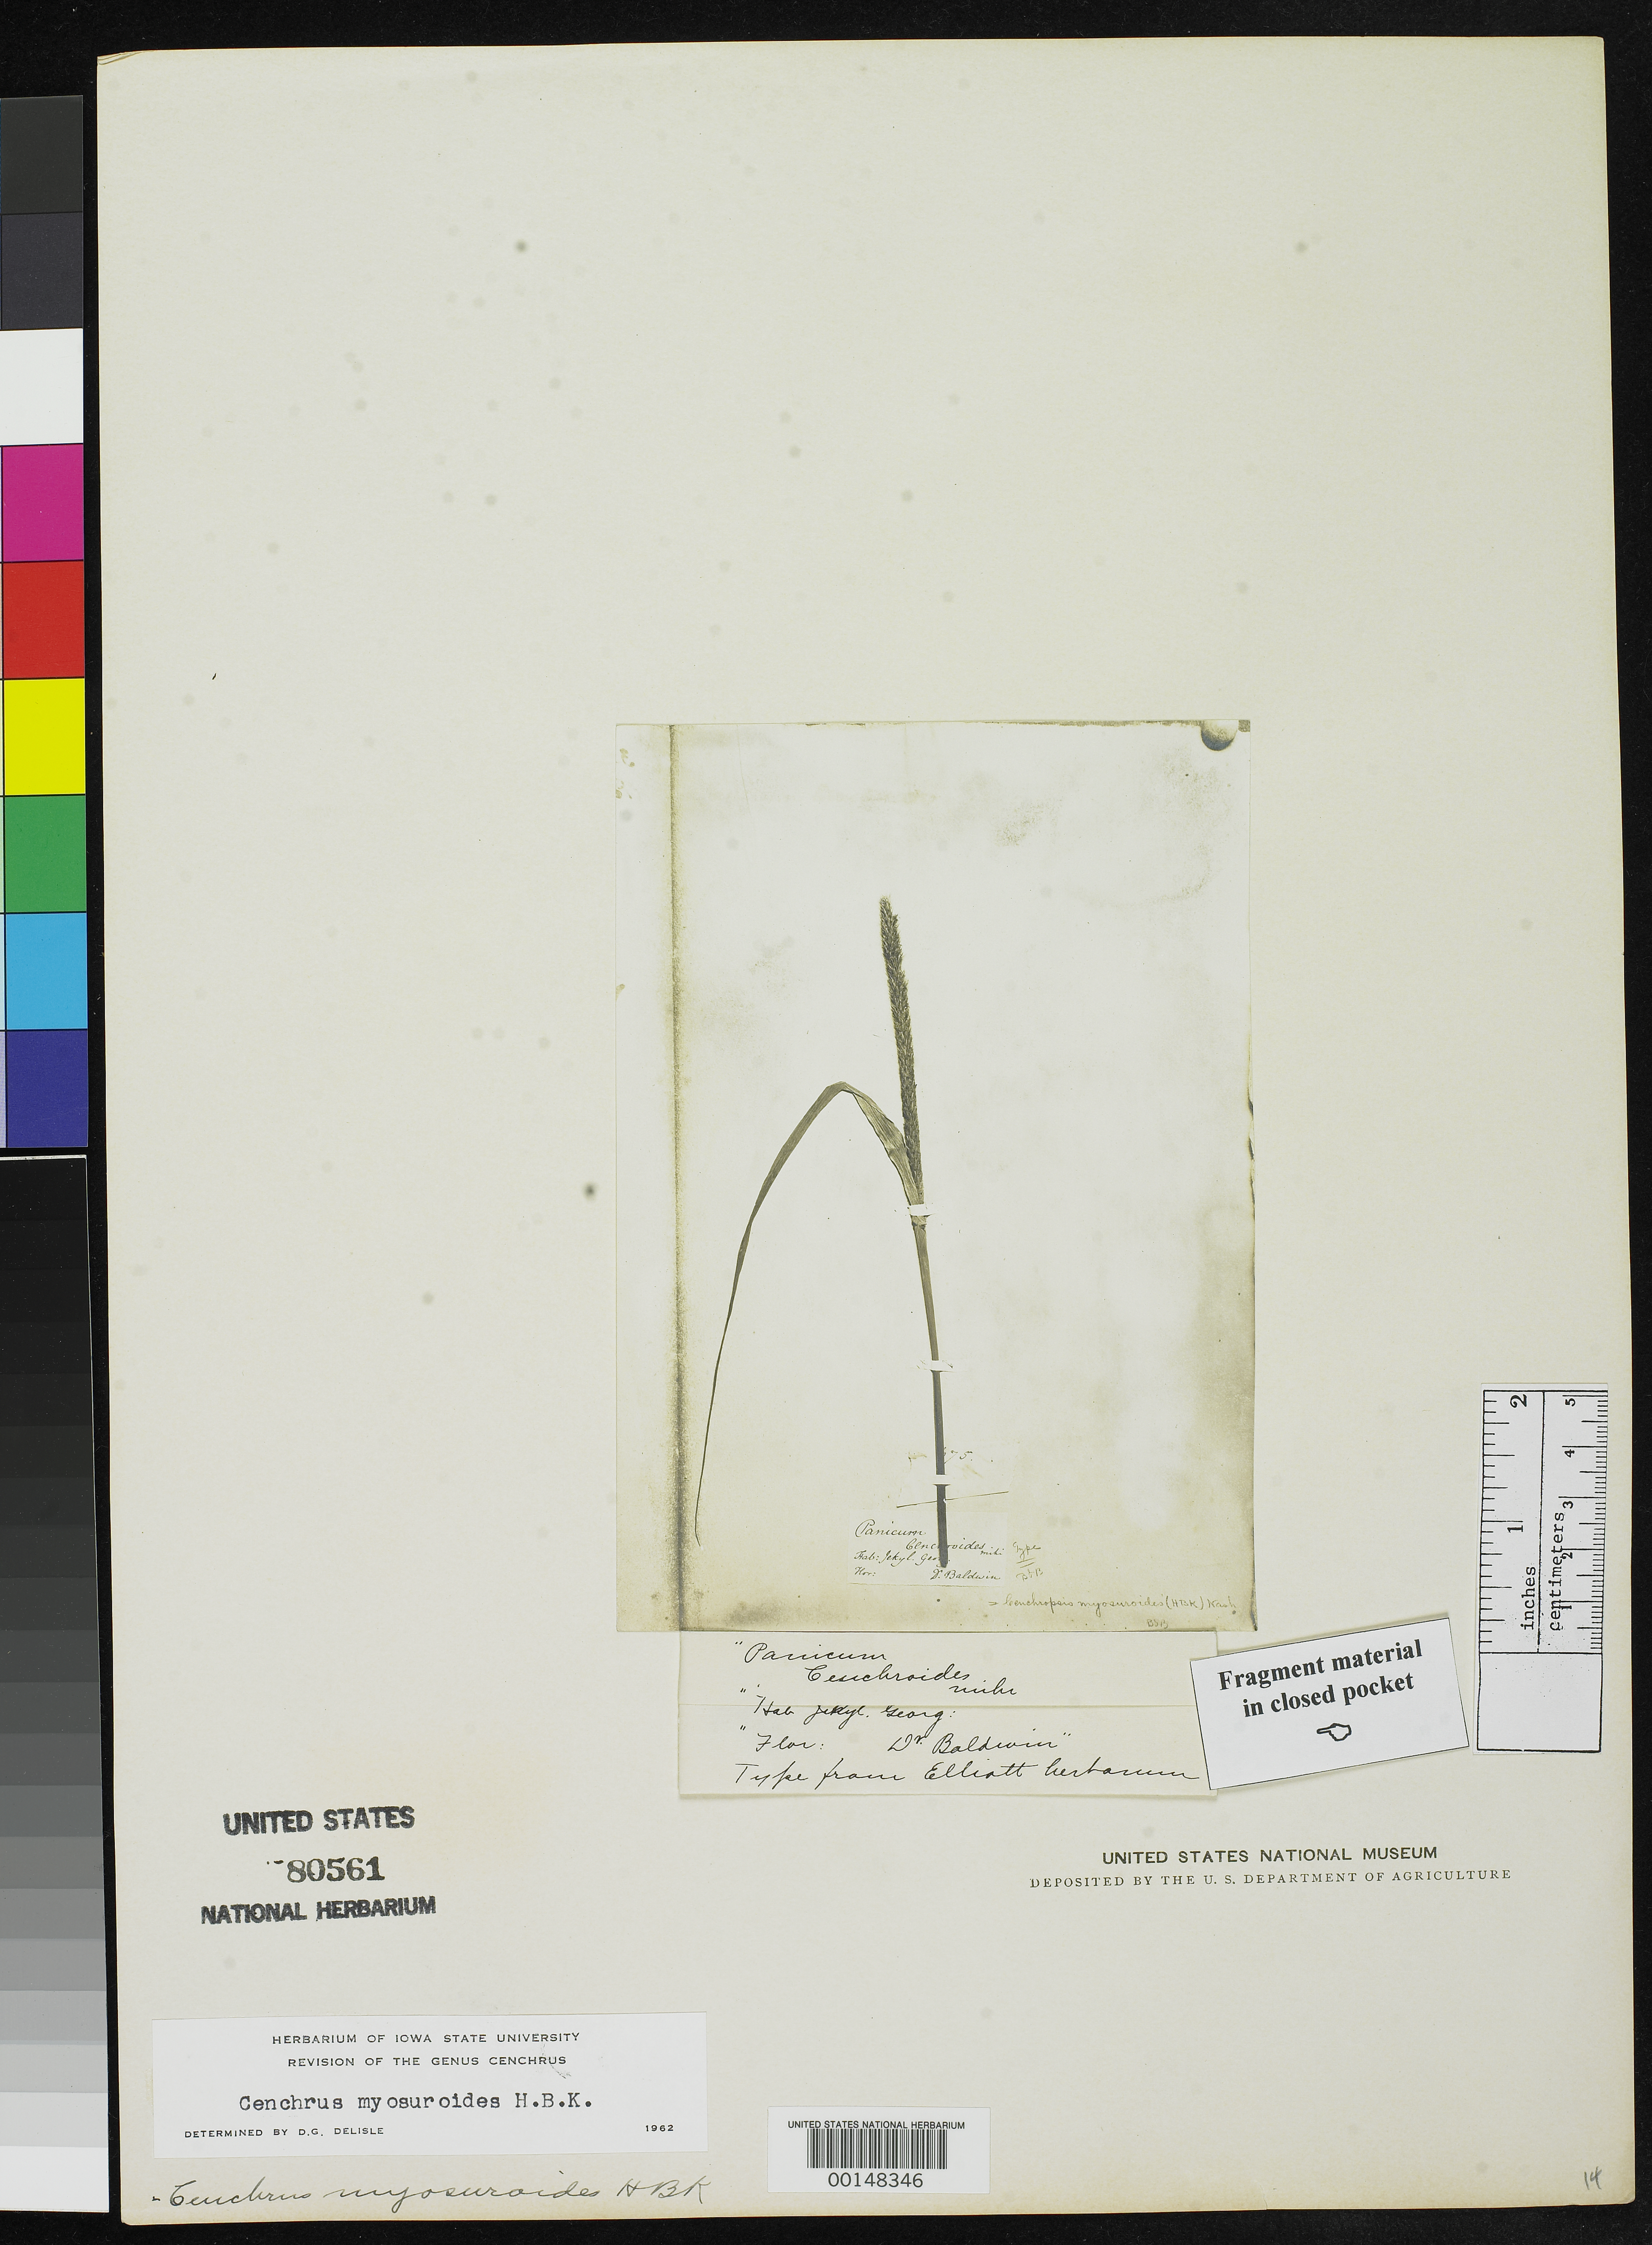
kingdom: Plantae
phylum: Tracheophyta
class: Liliopsida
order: Poales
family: Poaceae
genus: Panicum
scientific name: Panicum cenchroides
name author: Elliott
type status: Type Fragment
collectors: W. Baldwin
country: United States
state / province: Georgia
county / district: Glynn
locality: Jekyl Island.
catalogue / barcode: US 80561